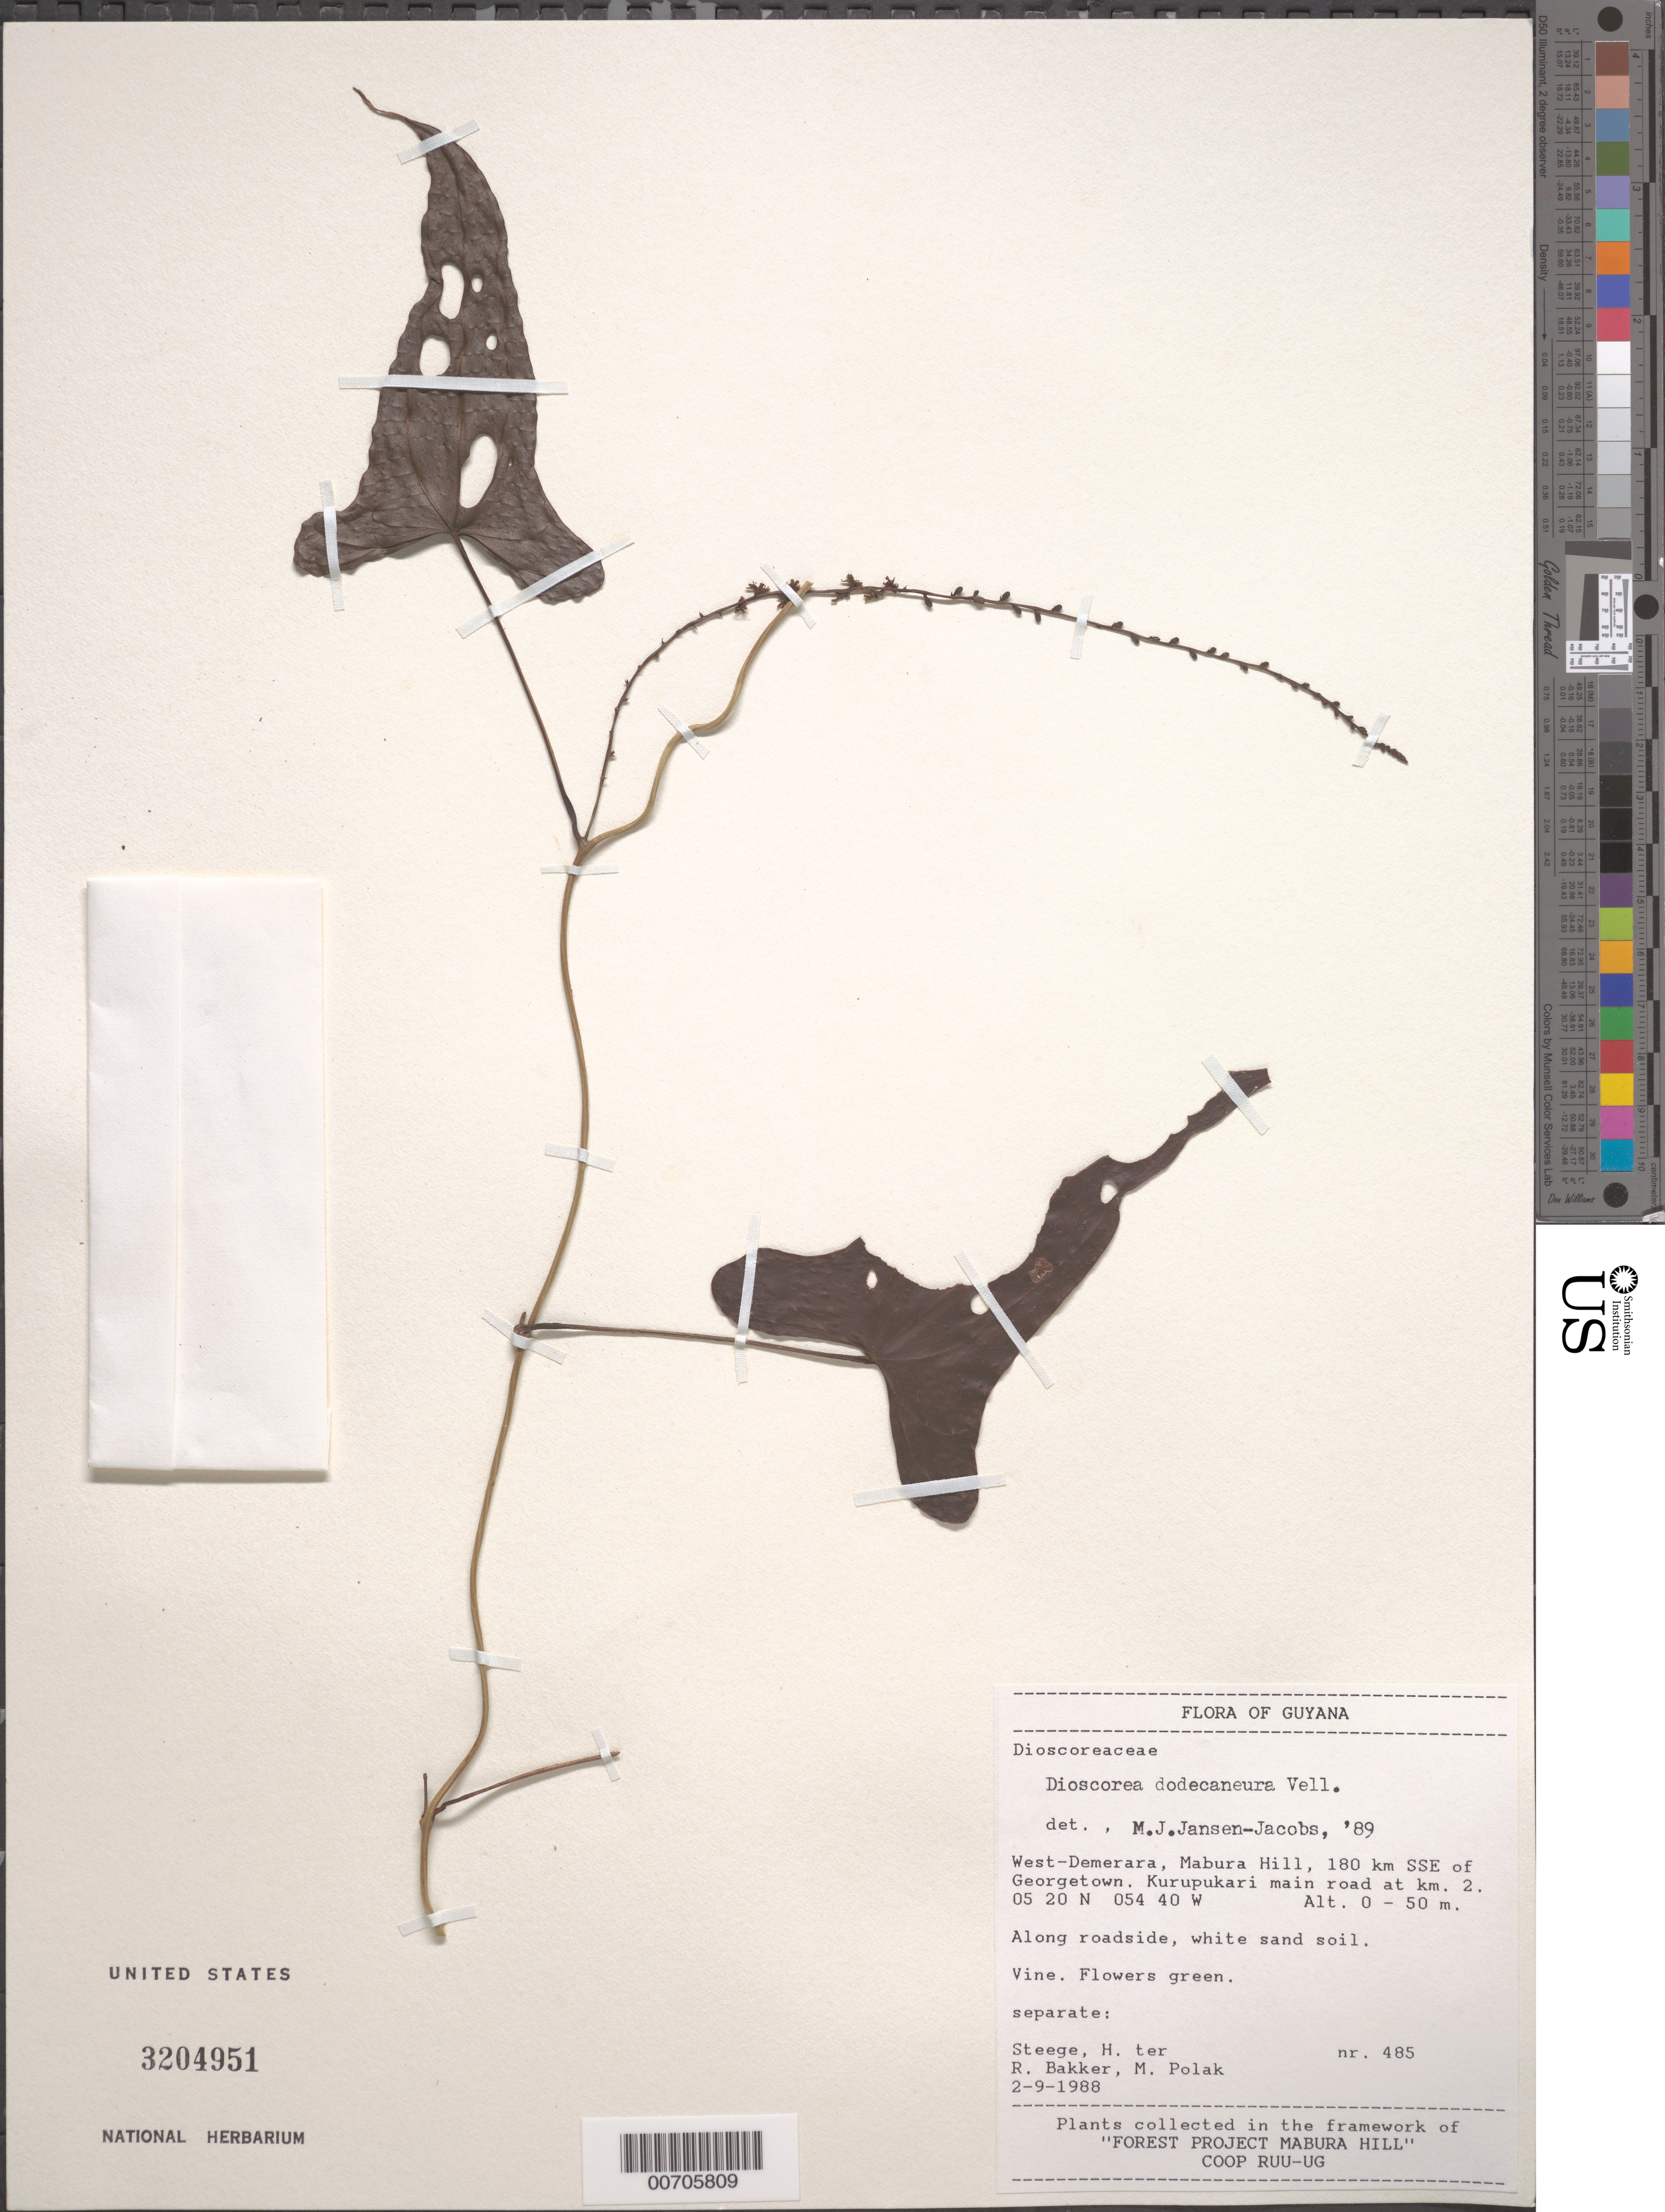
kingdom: Plantae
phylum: Tracheophyta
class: Liliopsida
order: Dioscoreales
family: Dioscoreaceae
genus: Dioscorea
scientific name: Dioscorea dodecaneura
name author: Vell.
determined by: Jansen-Jacobs, M. J., (U), Nationaal Herbarium Nederland, Utrecht University branch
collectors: H. ter Steege, R. Bakker & K. Polák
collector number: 485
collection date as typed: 2-Sep-88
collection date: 1988-09-02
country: Guyana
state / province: U. Demerara-Berbice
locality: Mabura Hill, 180 km SSE of Georgetown, Kurupukari main road at 2 km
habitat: Along roadside, white sand soil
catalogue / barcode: US 3204951